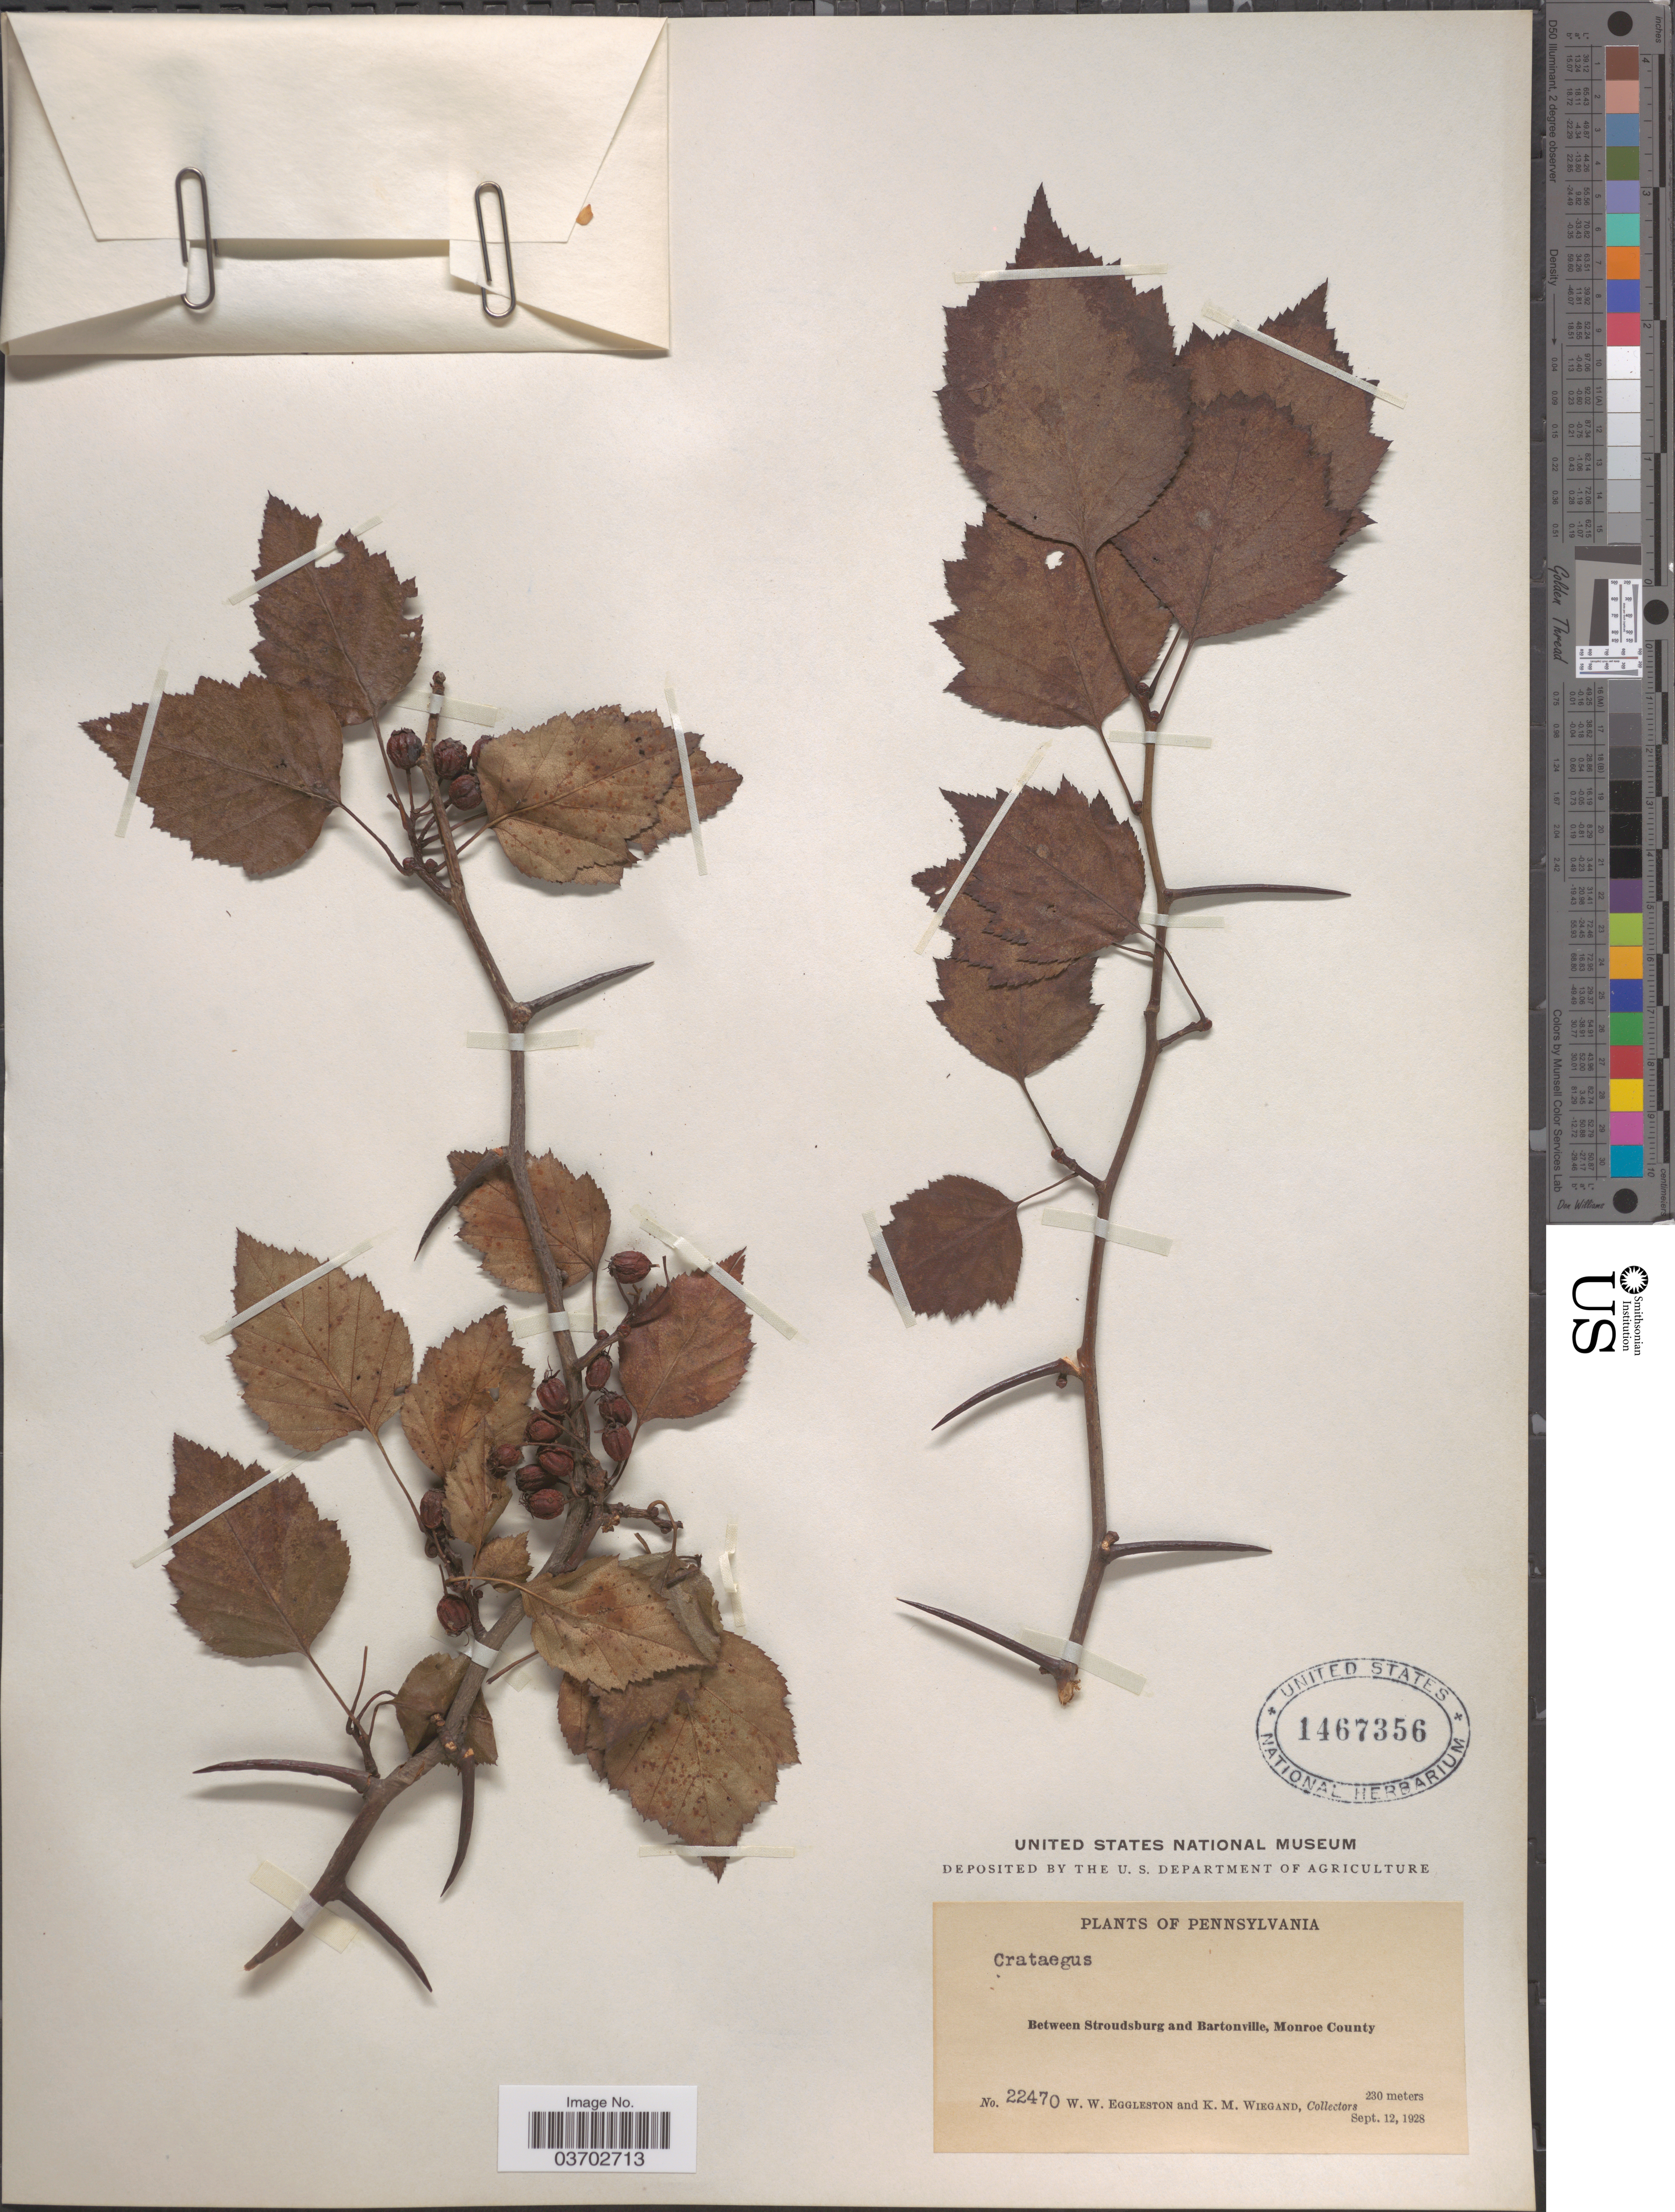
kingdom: Plantae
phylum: Tracheophyta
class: Magnoliopsida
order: Rosales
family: Rosaceae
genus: Crataegus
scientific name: Crataegus sp.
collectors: W. W. Eggleston & K. M. Wiegand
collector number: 22470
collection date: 1928-09-12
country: United States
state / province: Pennsylvania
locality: Between Stroudsburg and Bartonville, Monroe County.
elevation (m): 230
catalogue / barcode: US 1467356